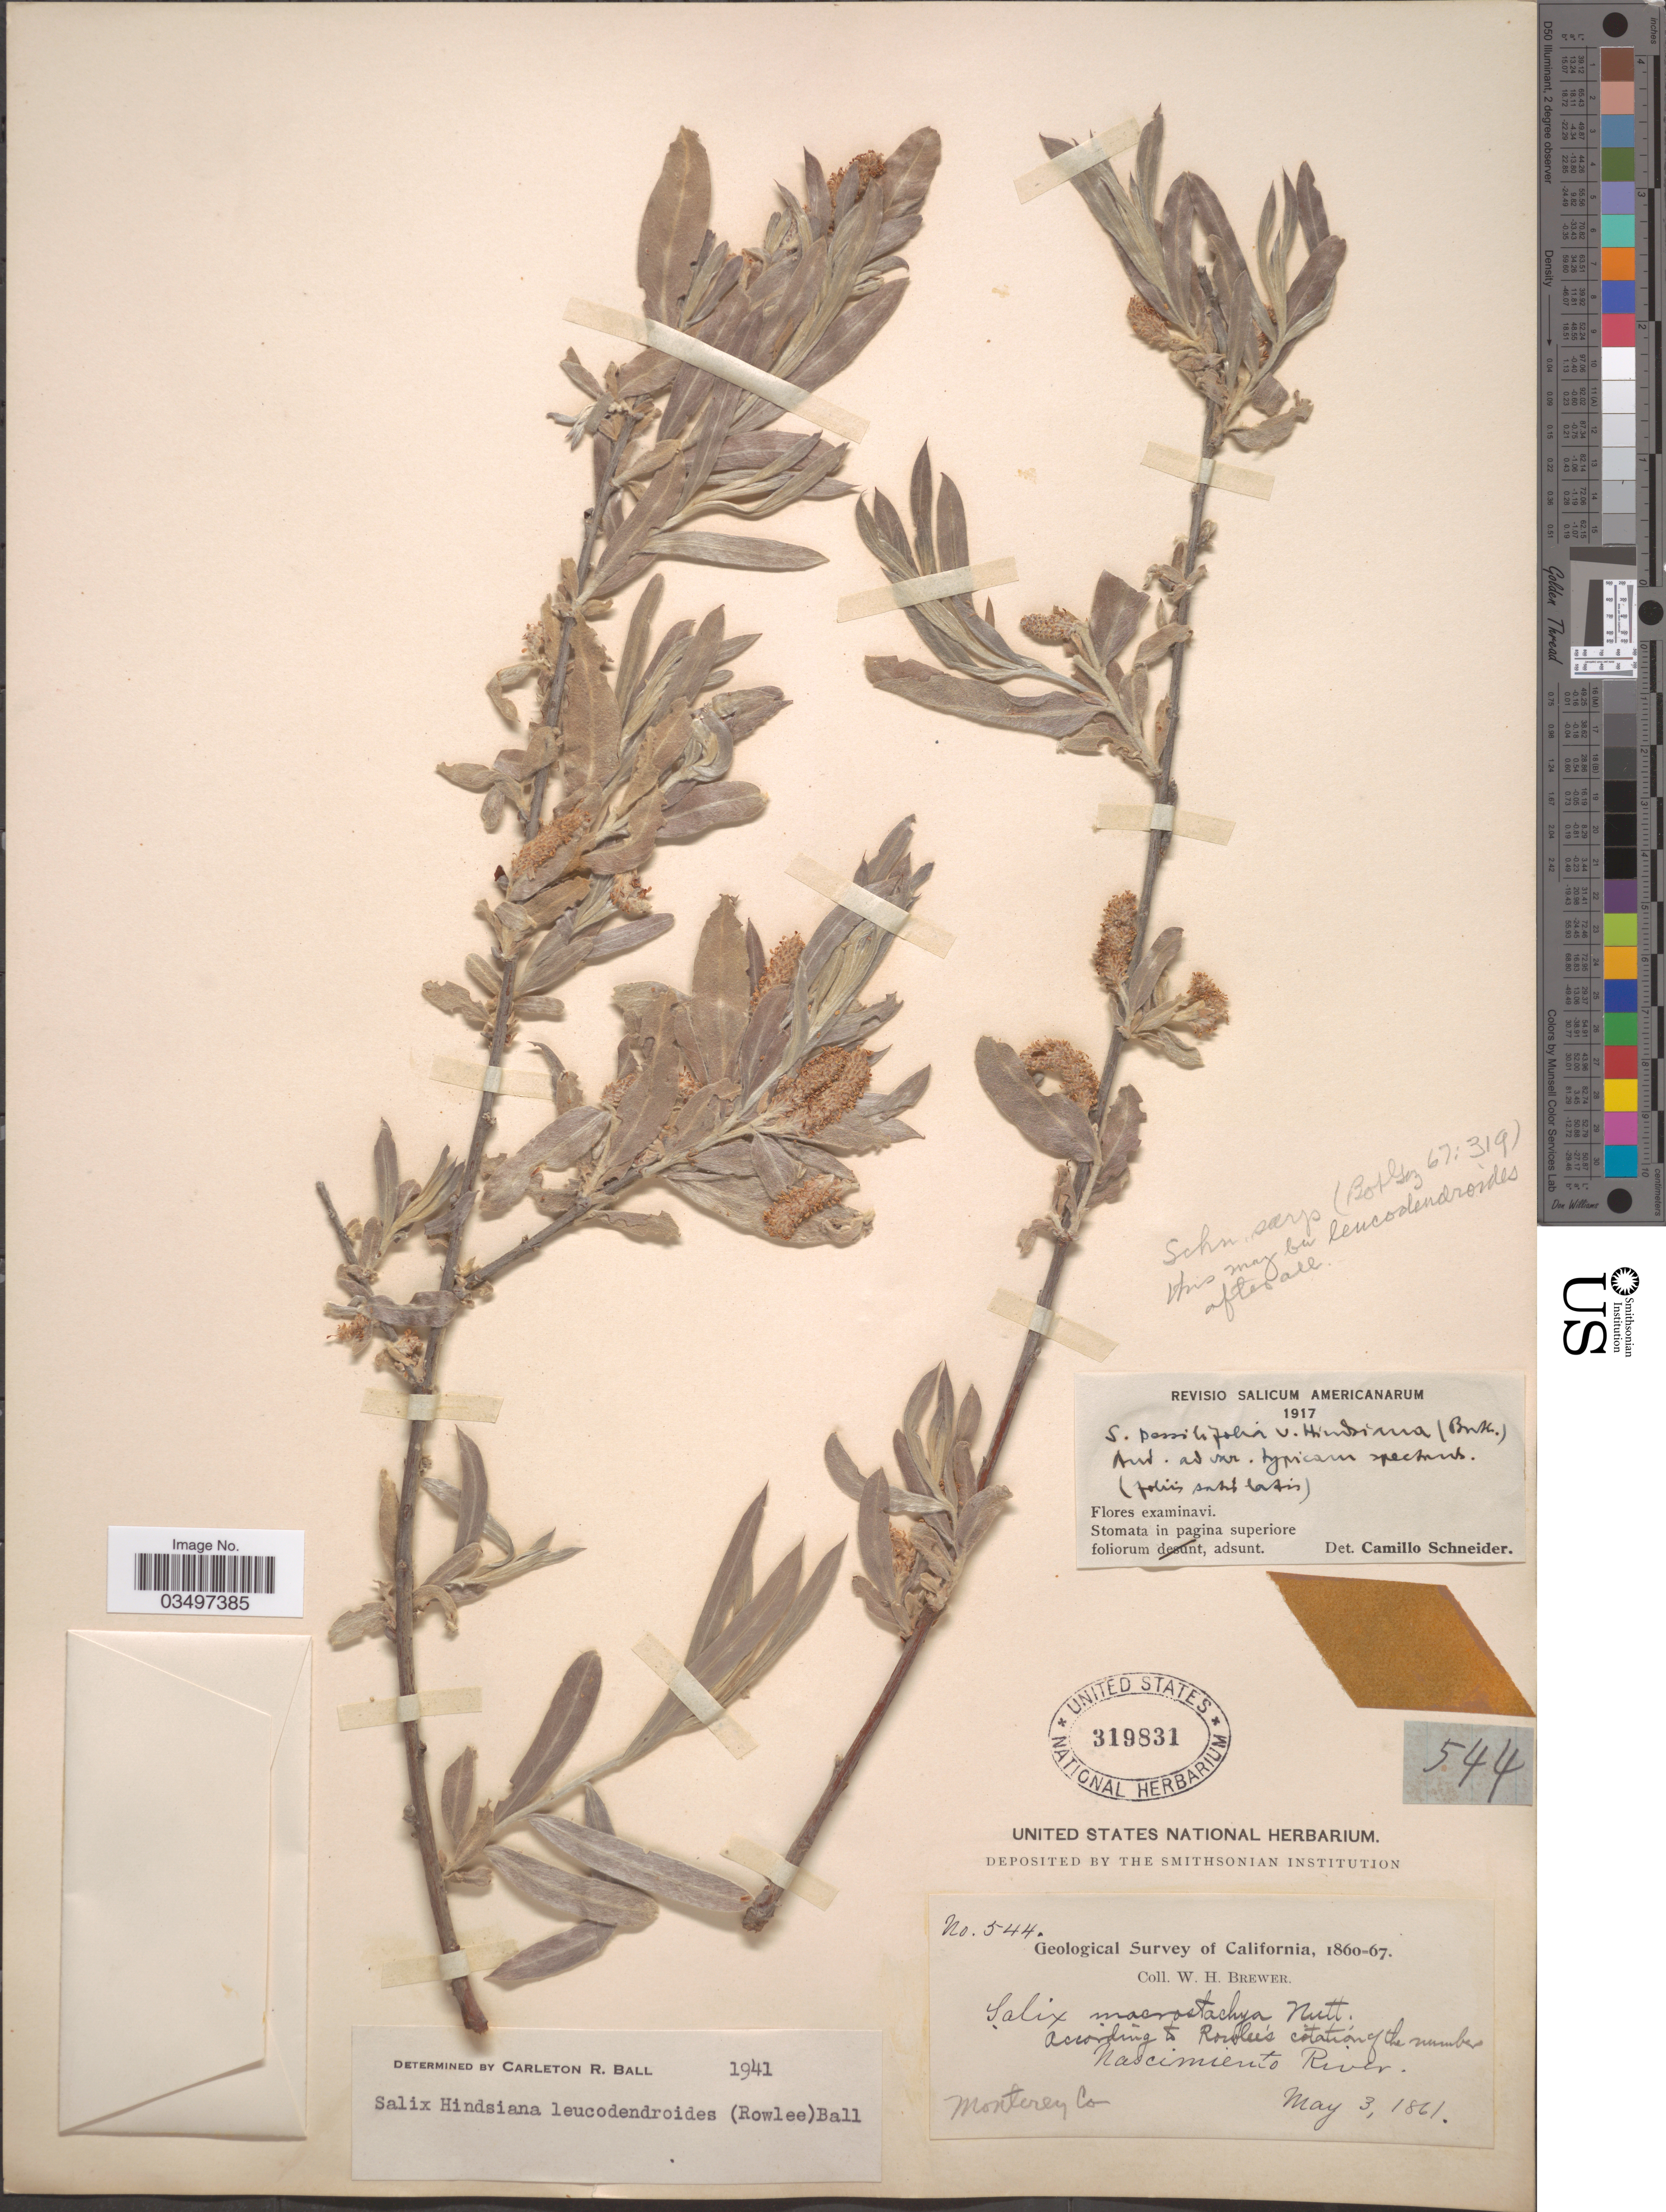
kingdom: Plantae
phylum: Tracheophyta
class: Magnoliopsida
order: Malpighiales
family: Salicaceae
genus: Salix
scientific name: Salix hindsiana var. leucodendroides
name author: (Rowlee) C.R. Ball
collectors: W. H. Brewer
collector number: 544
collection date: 1861-05-03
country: United States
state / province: California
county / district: Monterey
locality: Nascimiento River. Monterey Co.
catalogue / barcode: US 319831